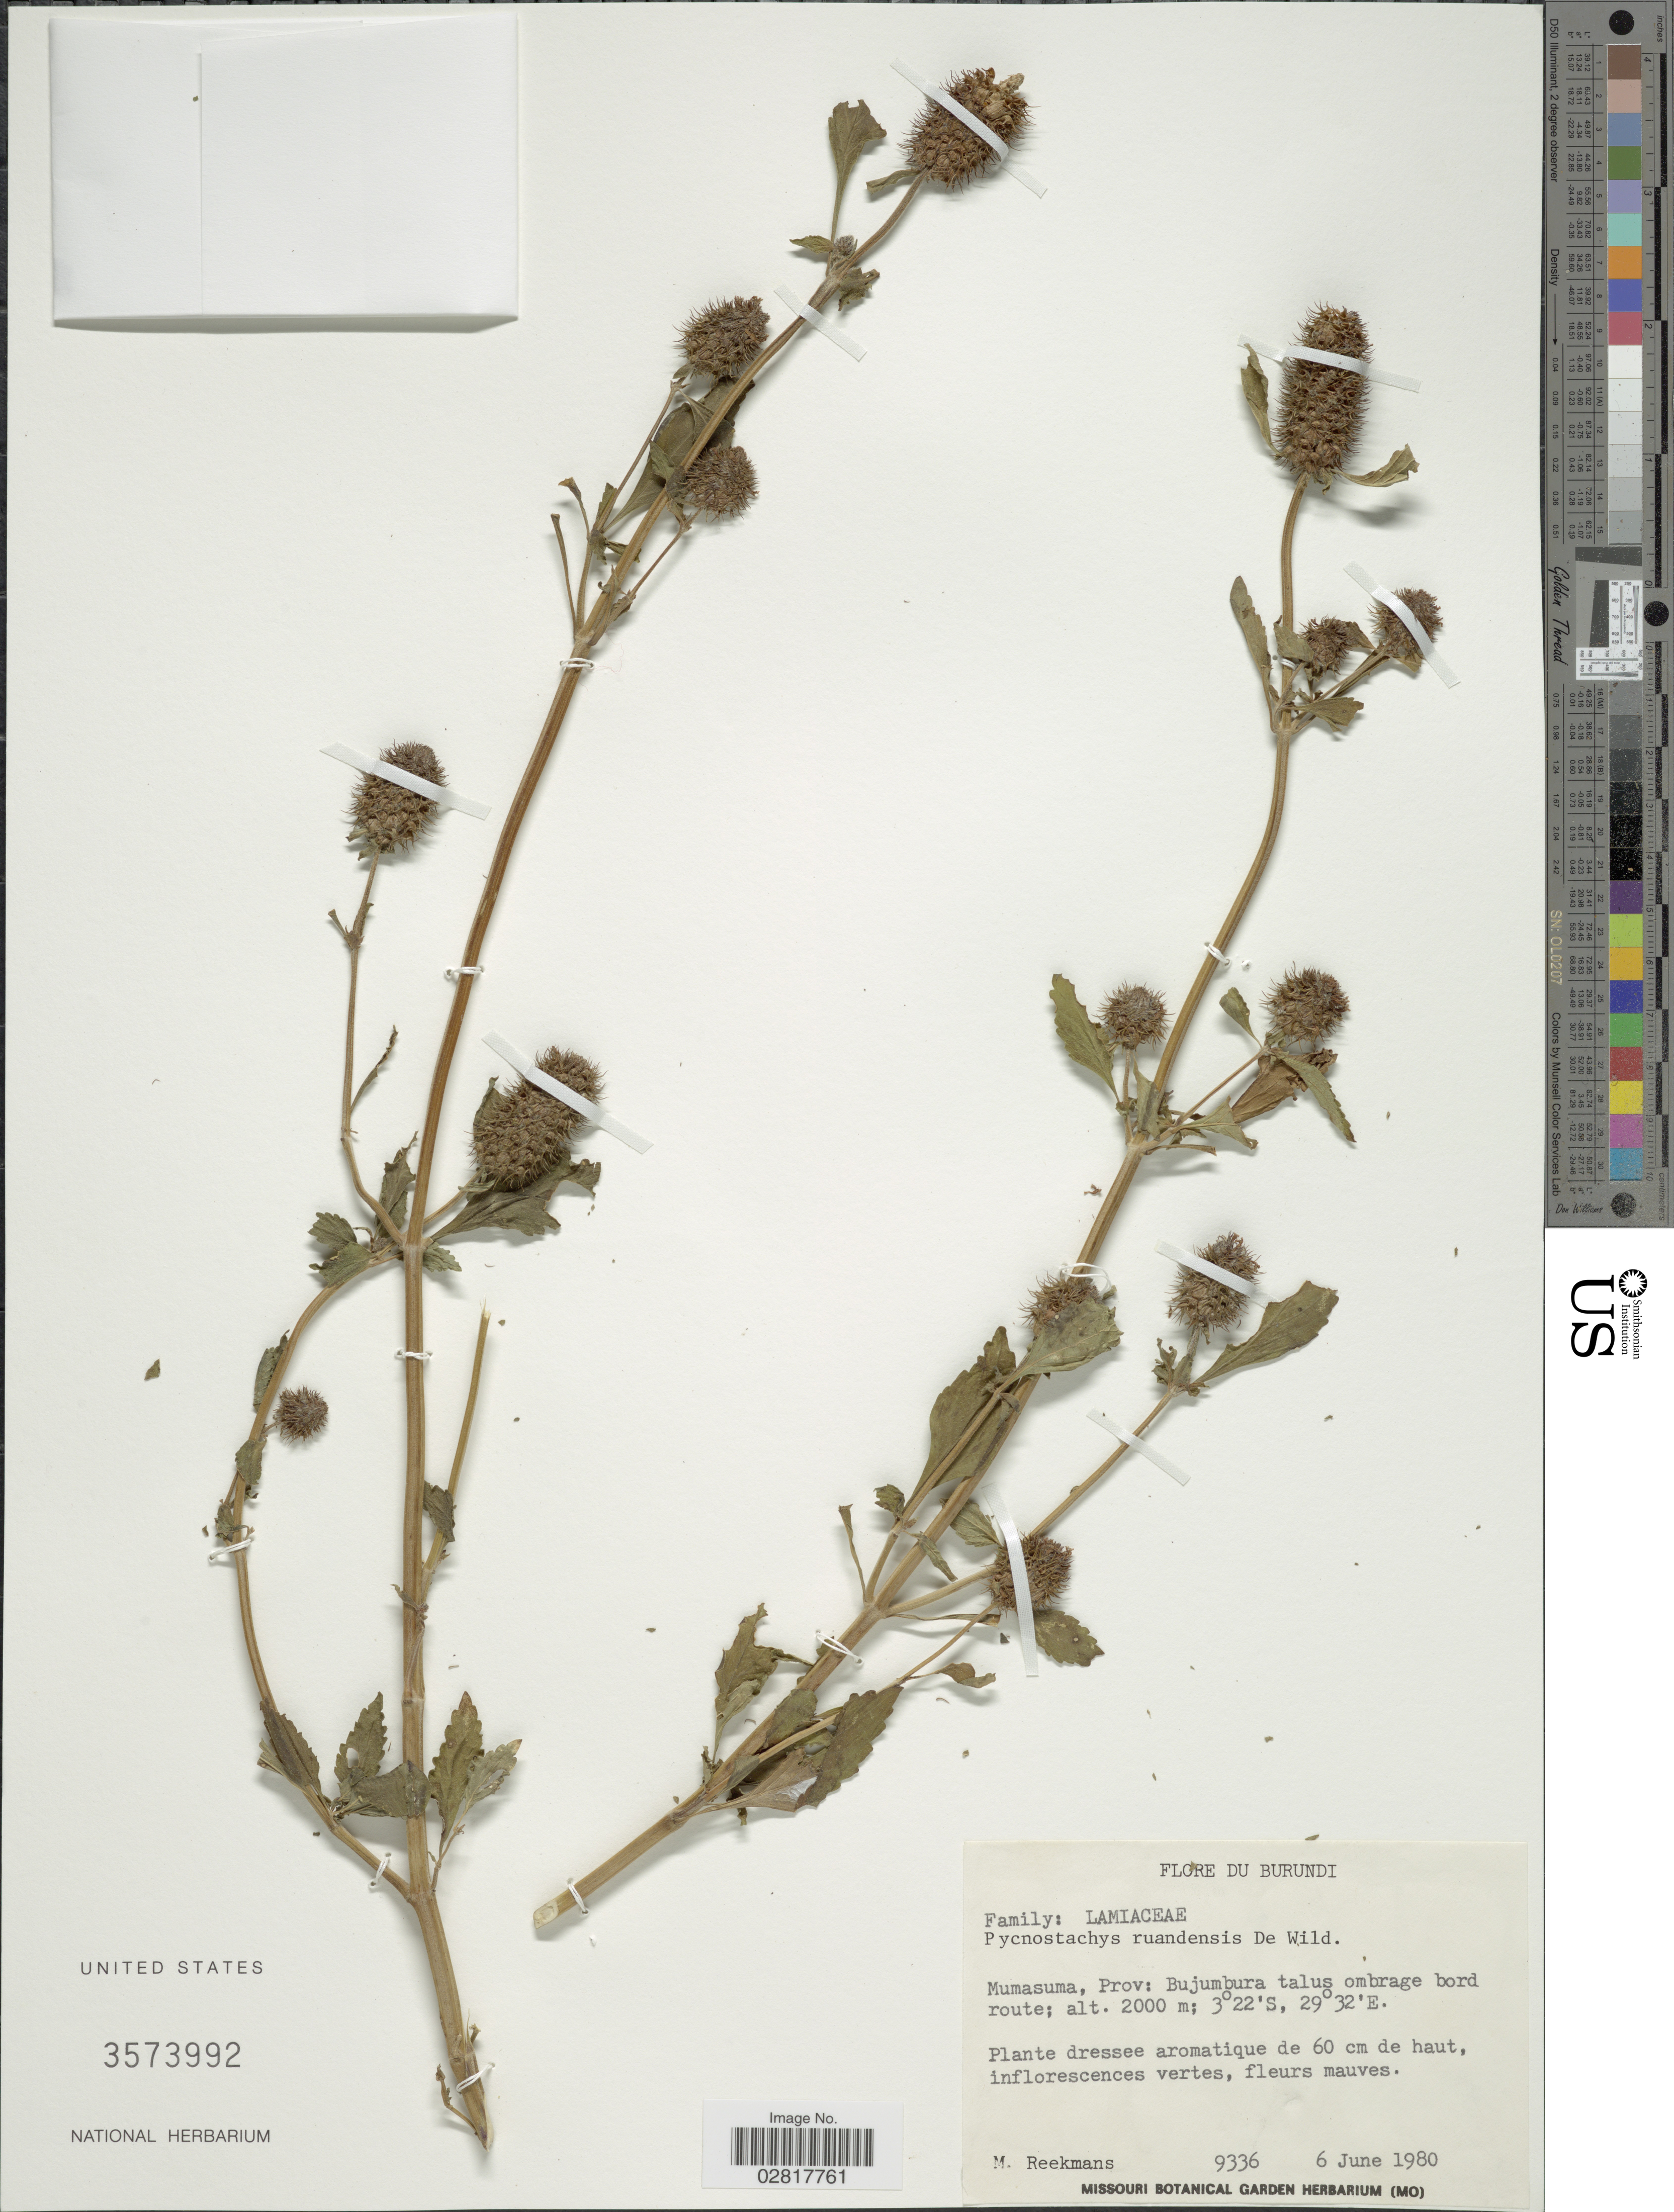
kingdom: Plantae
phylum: Tracheophyta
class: Magnoliopsida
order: Lamiales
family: Lamiaceae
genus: Pycnostachys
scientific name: Pycnostachys ruandensis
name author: De Wild.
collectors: M. Reekmans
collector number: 9336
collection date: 1980-06-06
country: Burundi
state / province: Bujumura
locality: Mumasuma, Prov: Bujumbura talus ombrage bord route.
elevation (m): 2000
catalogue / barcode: US 3573992